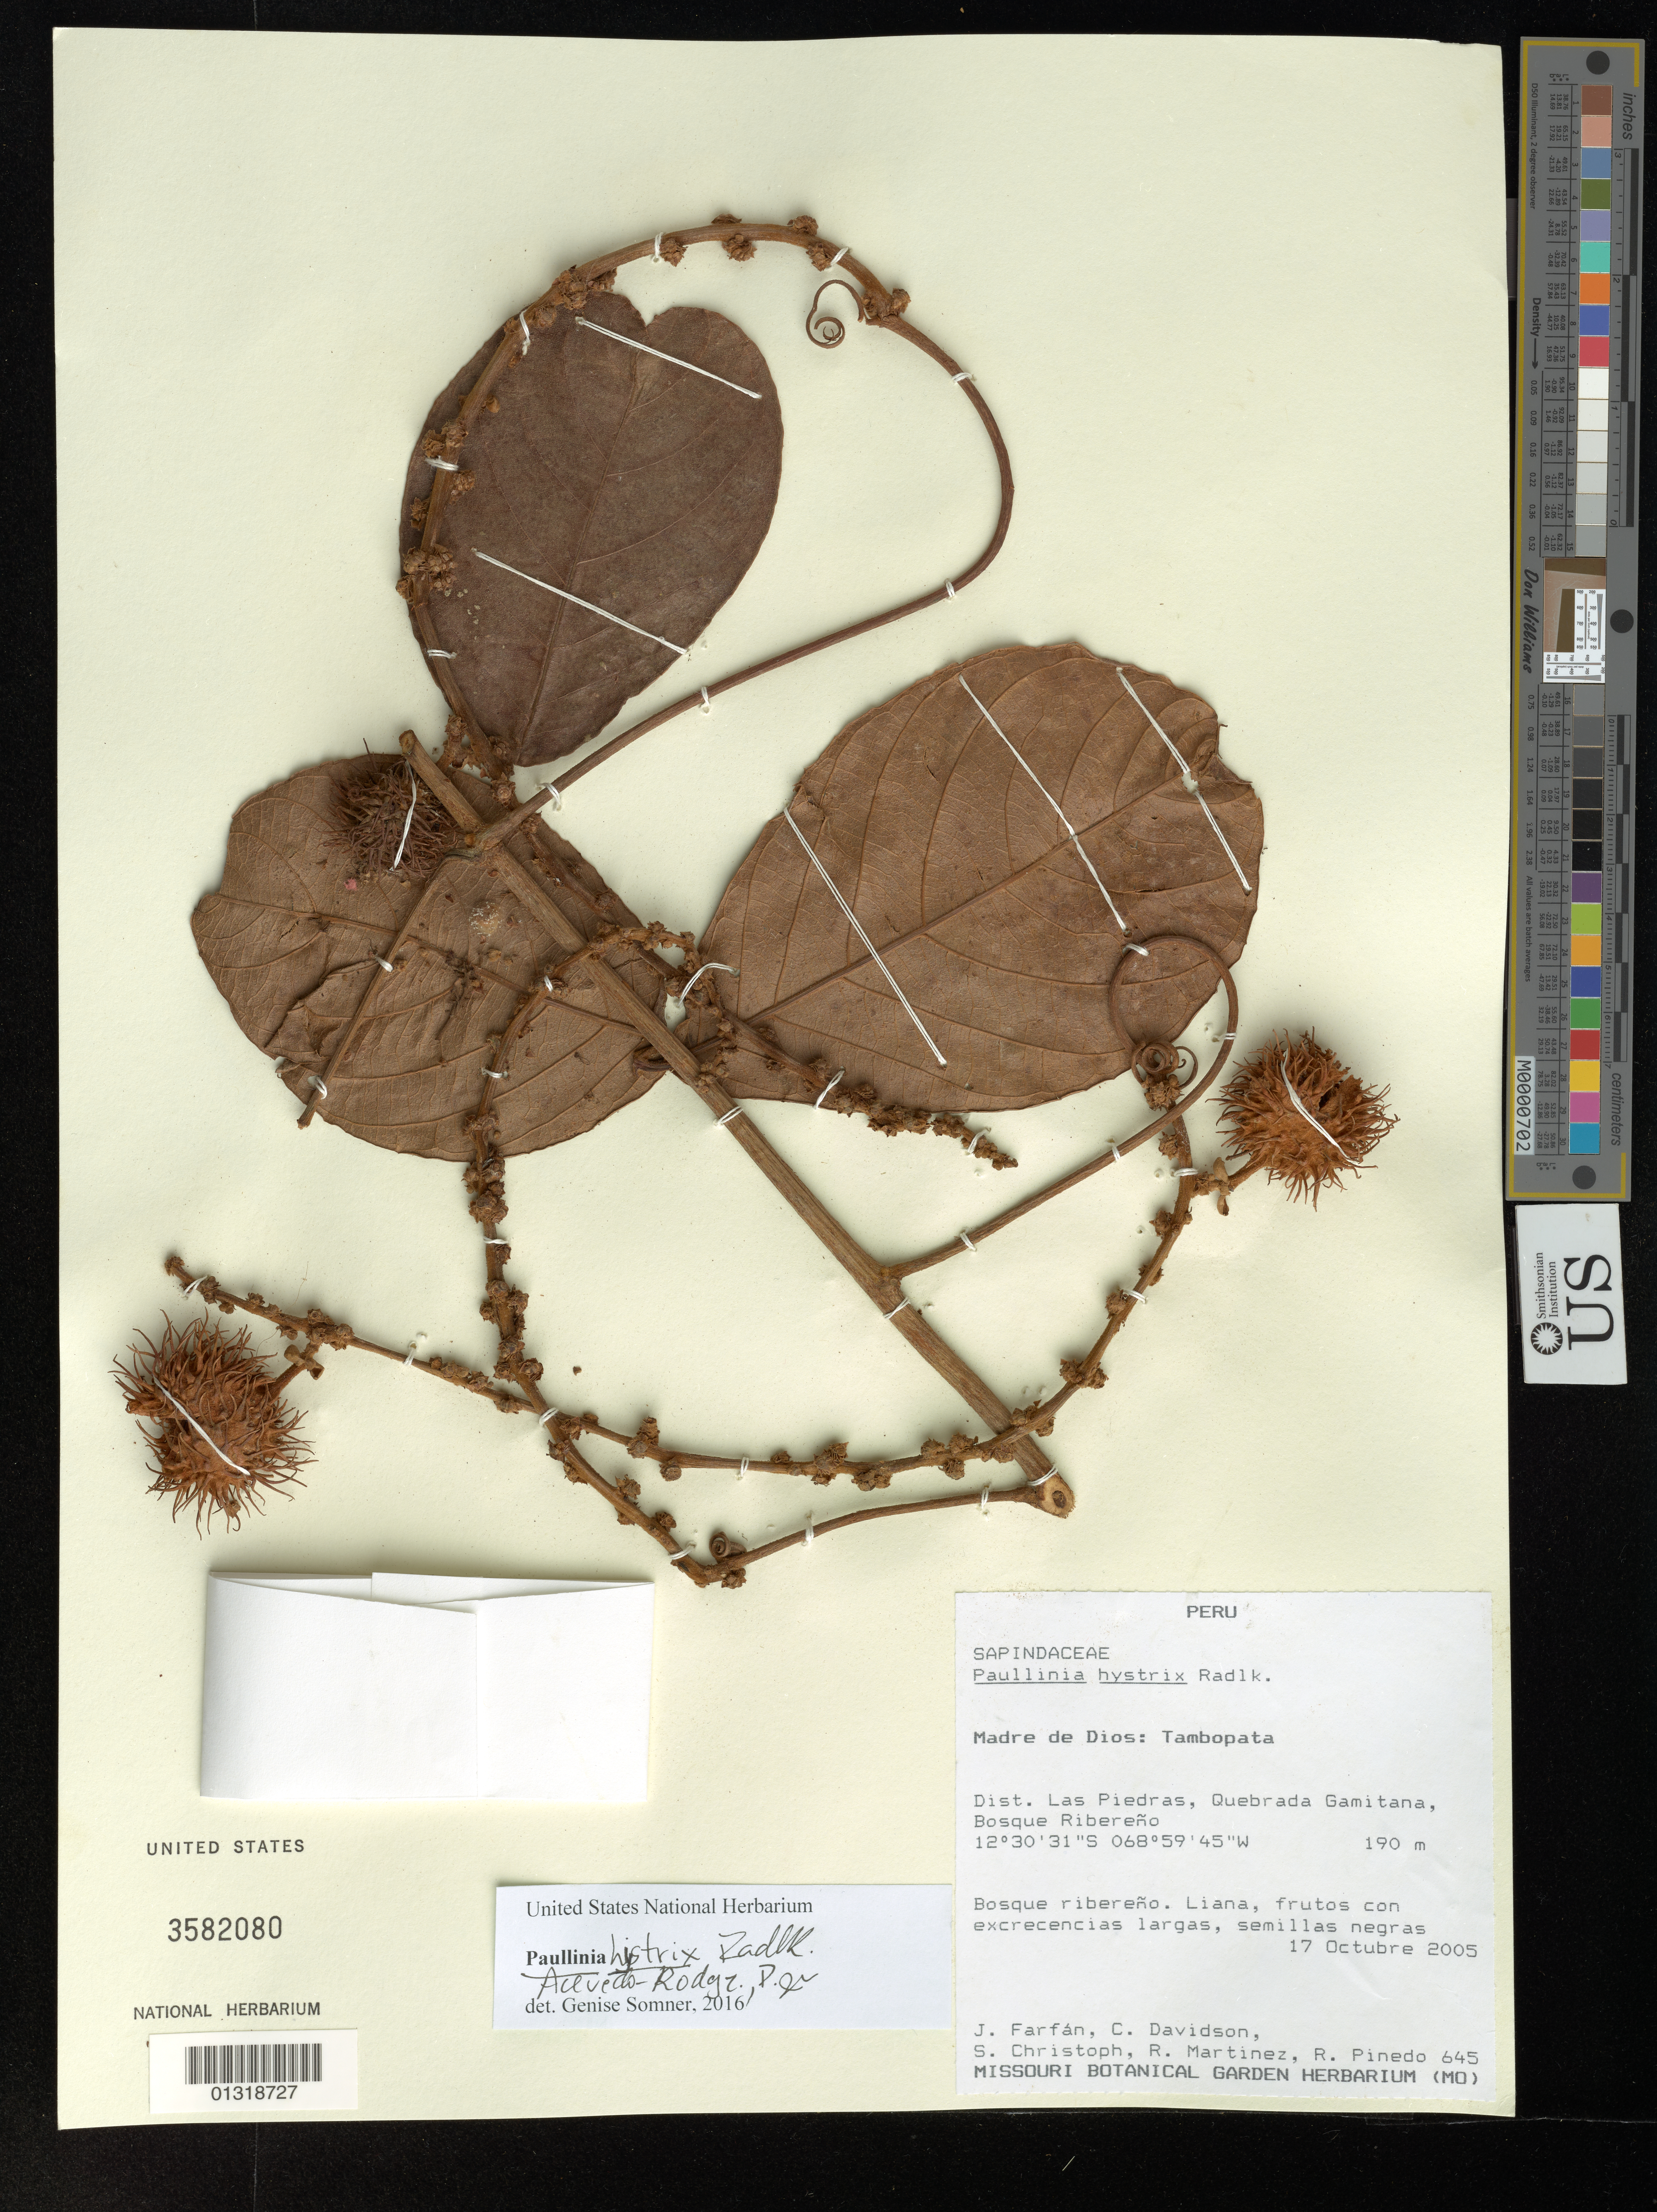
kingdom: Plantae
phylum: Tracheophyta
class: Magnoliopsida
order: Sapindales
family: Sapindaceae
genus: Paullinia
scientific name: Paullinia hystrix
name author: Radlk.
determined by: Acevedo-Rodríguez, P.; Somner, G. V.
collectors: J. Farfán, C. Davidson, S. Christoph, R. Martinez & R. Pinedo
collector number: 645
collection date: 2005-10-17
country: Peru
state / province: Madre de Dios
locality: Tambopata, Dist. Las Piedras, Quebrada Gamitana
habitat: Bosque ribereño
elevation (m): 190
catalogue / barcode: US 3582080